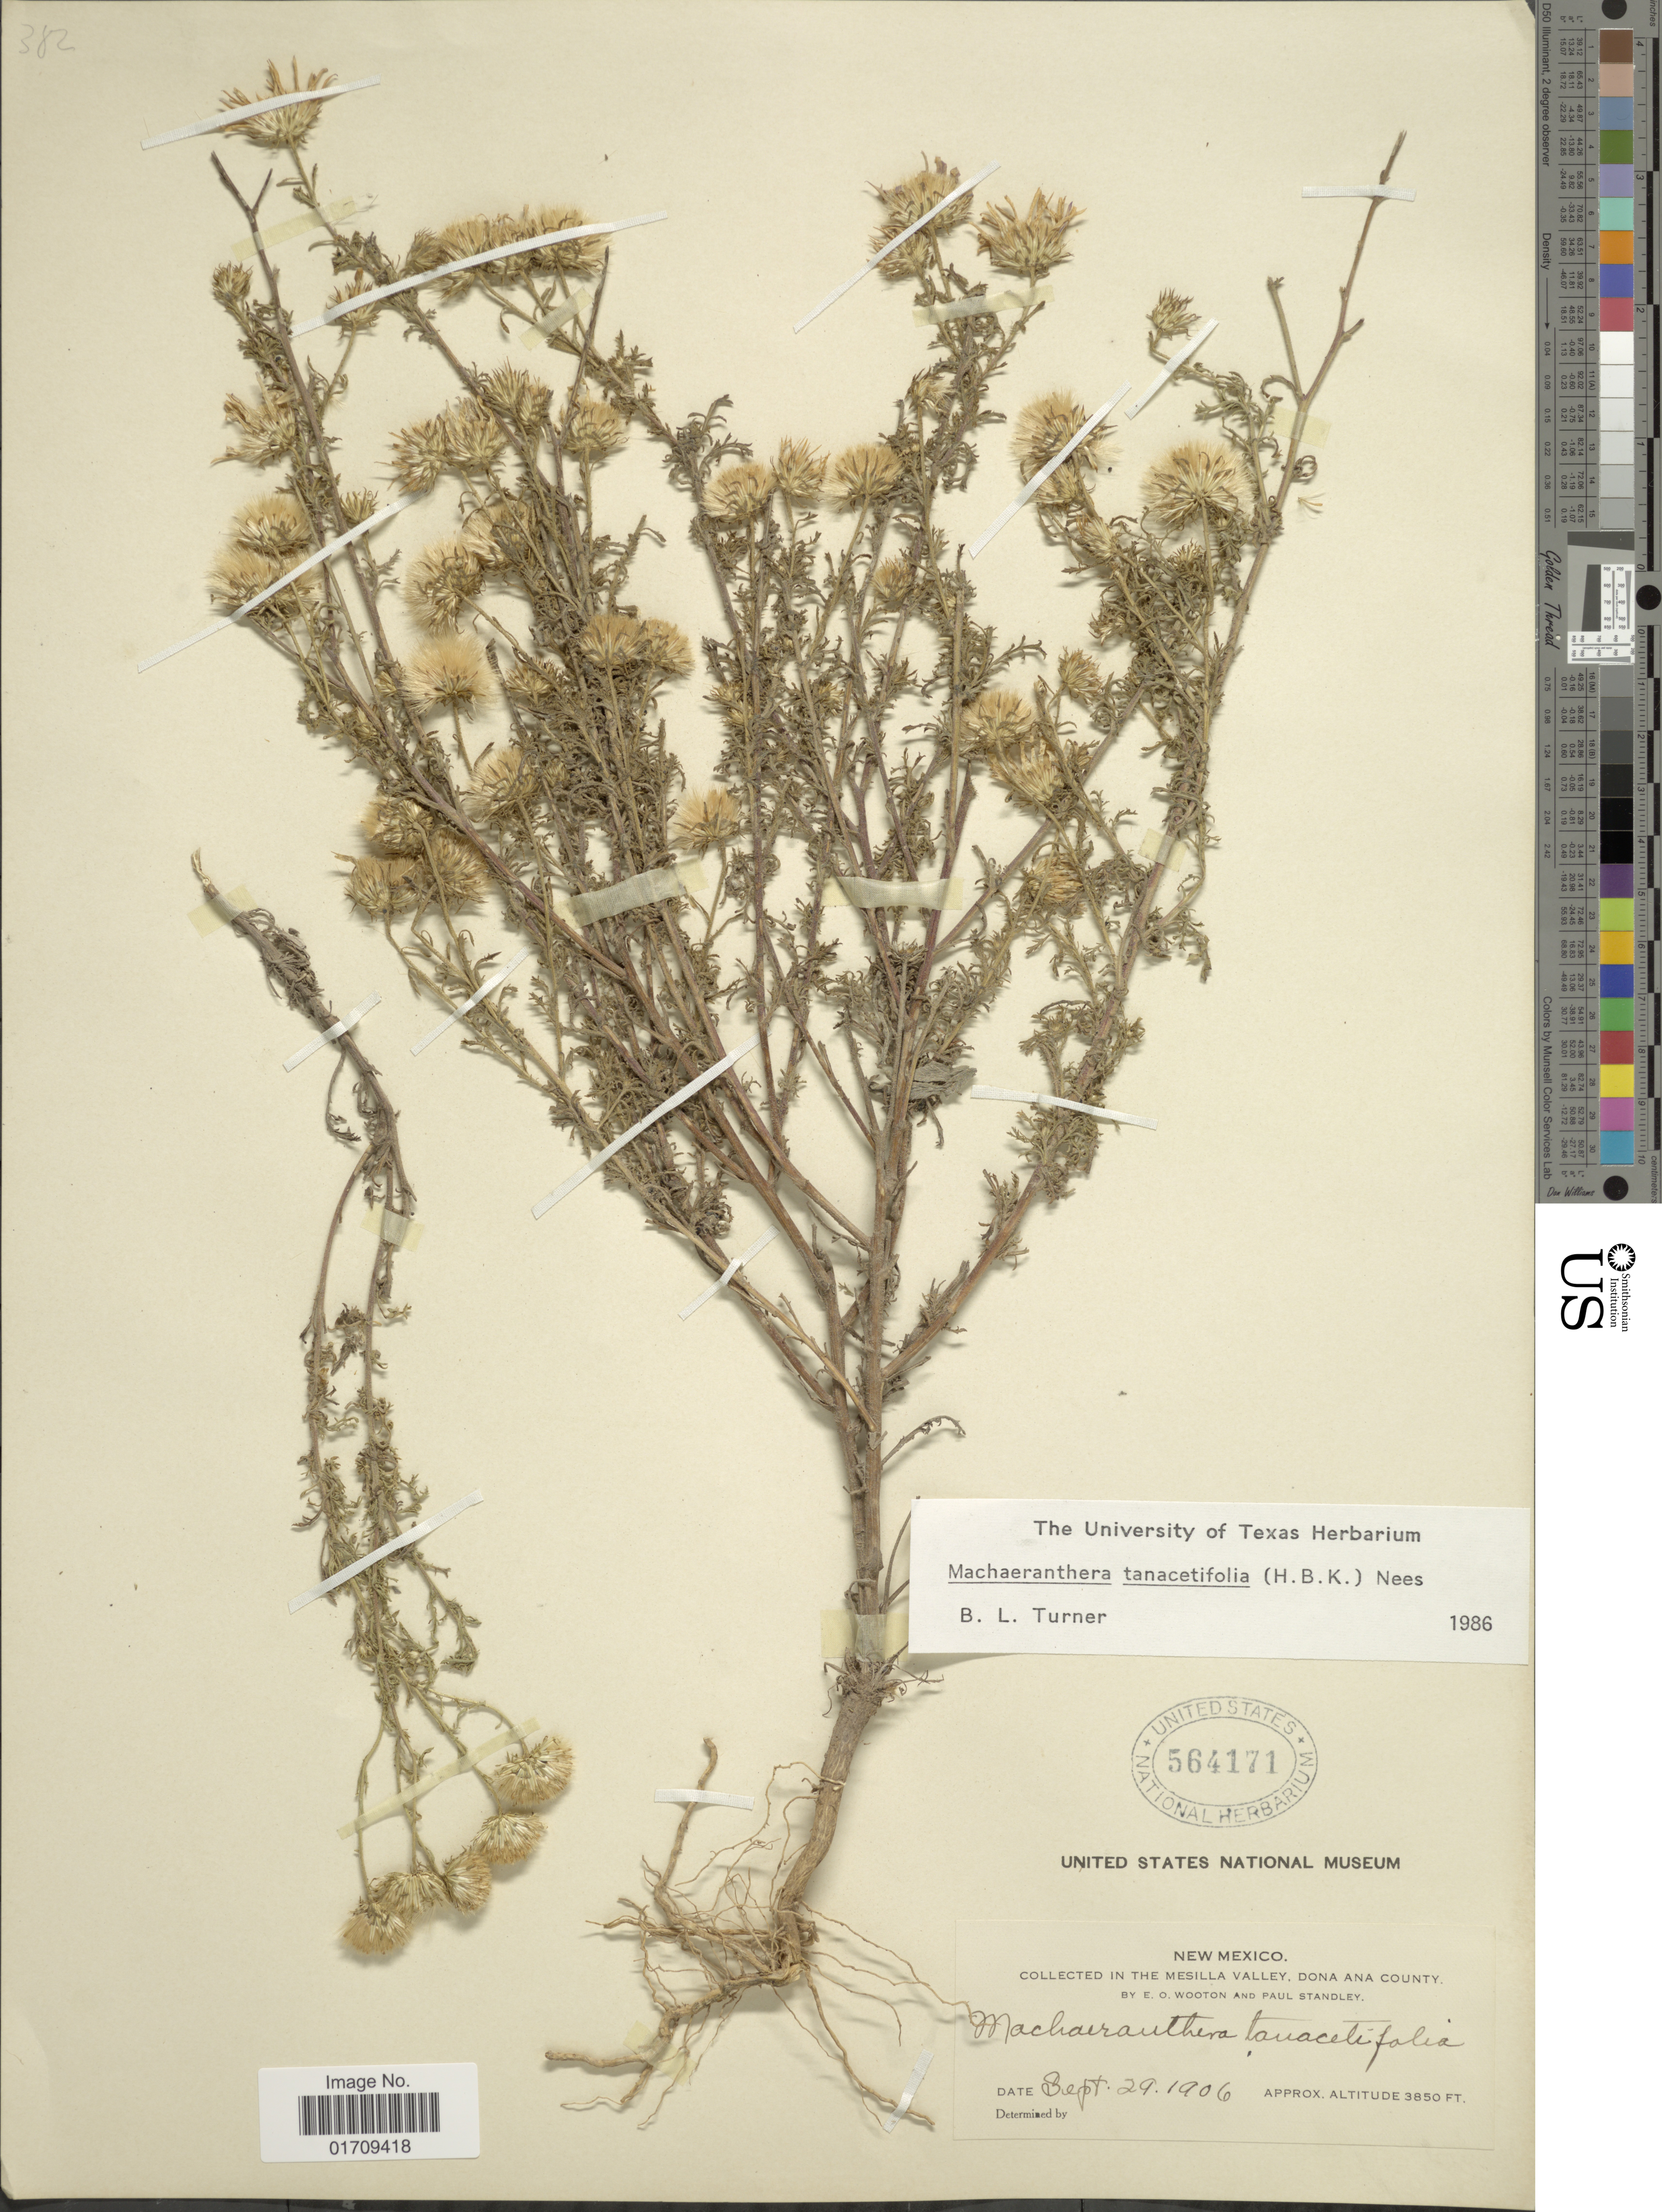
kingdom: Plantae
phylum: Tracheophyta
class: Magnoliopsida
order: Asterales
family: Asteraceae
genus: Machaeranthera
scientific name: Machaeranthera tanacetifolia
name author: (Kunth) Nees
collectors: E. O. Wooton & P. C. Standley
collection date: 1906-09-29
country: United States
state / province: New Mexico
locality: Mesilla Valley, Dona Ana County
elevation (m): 1173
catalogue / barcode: US 564171